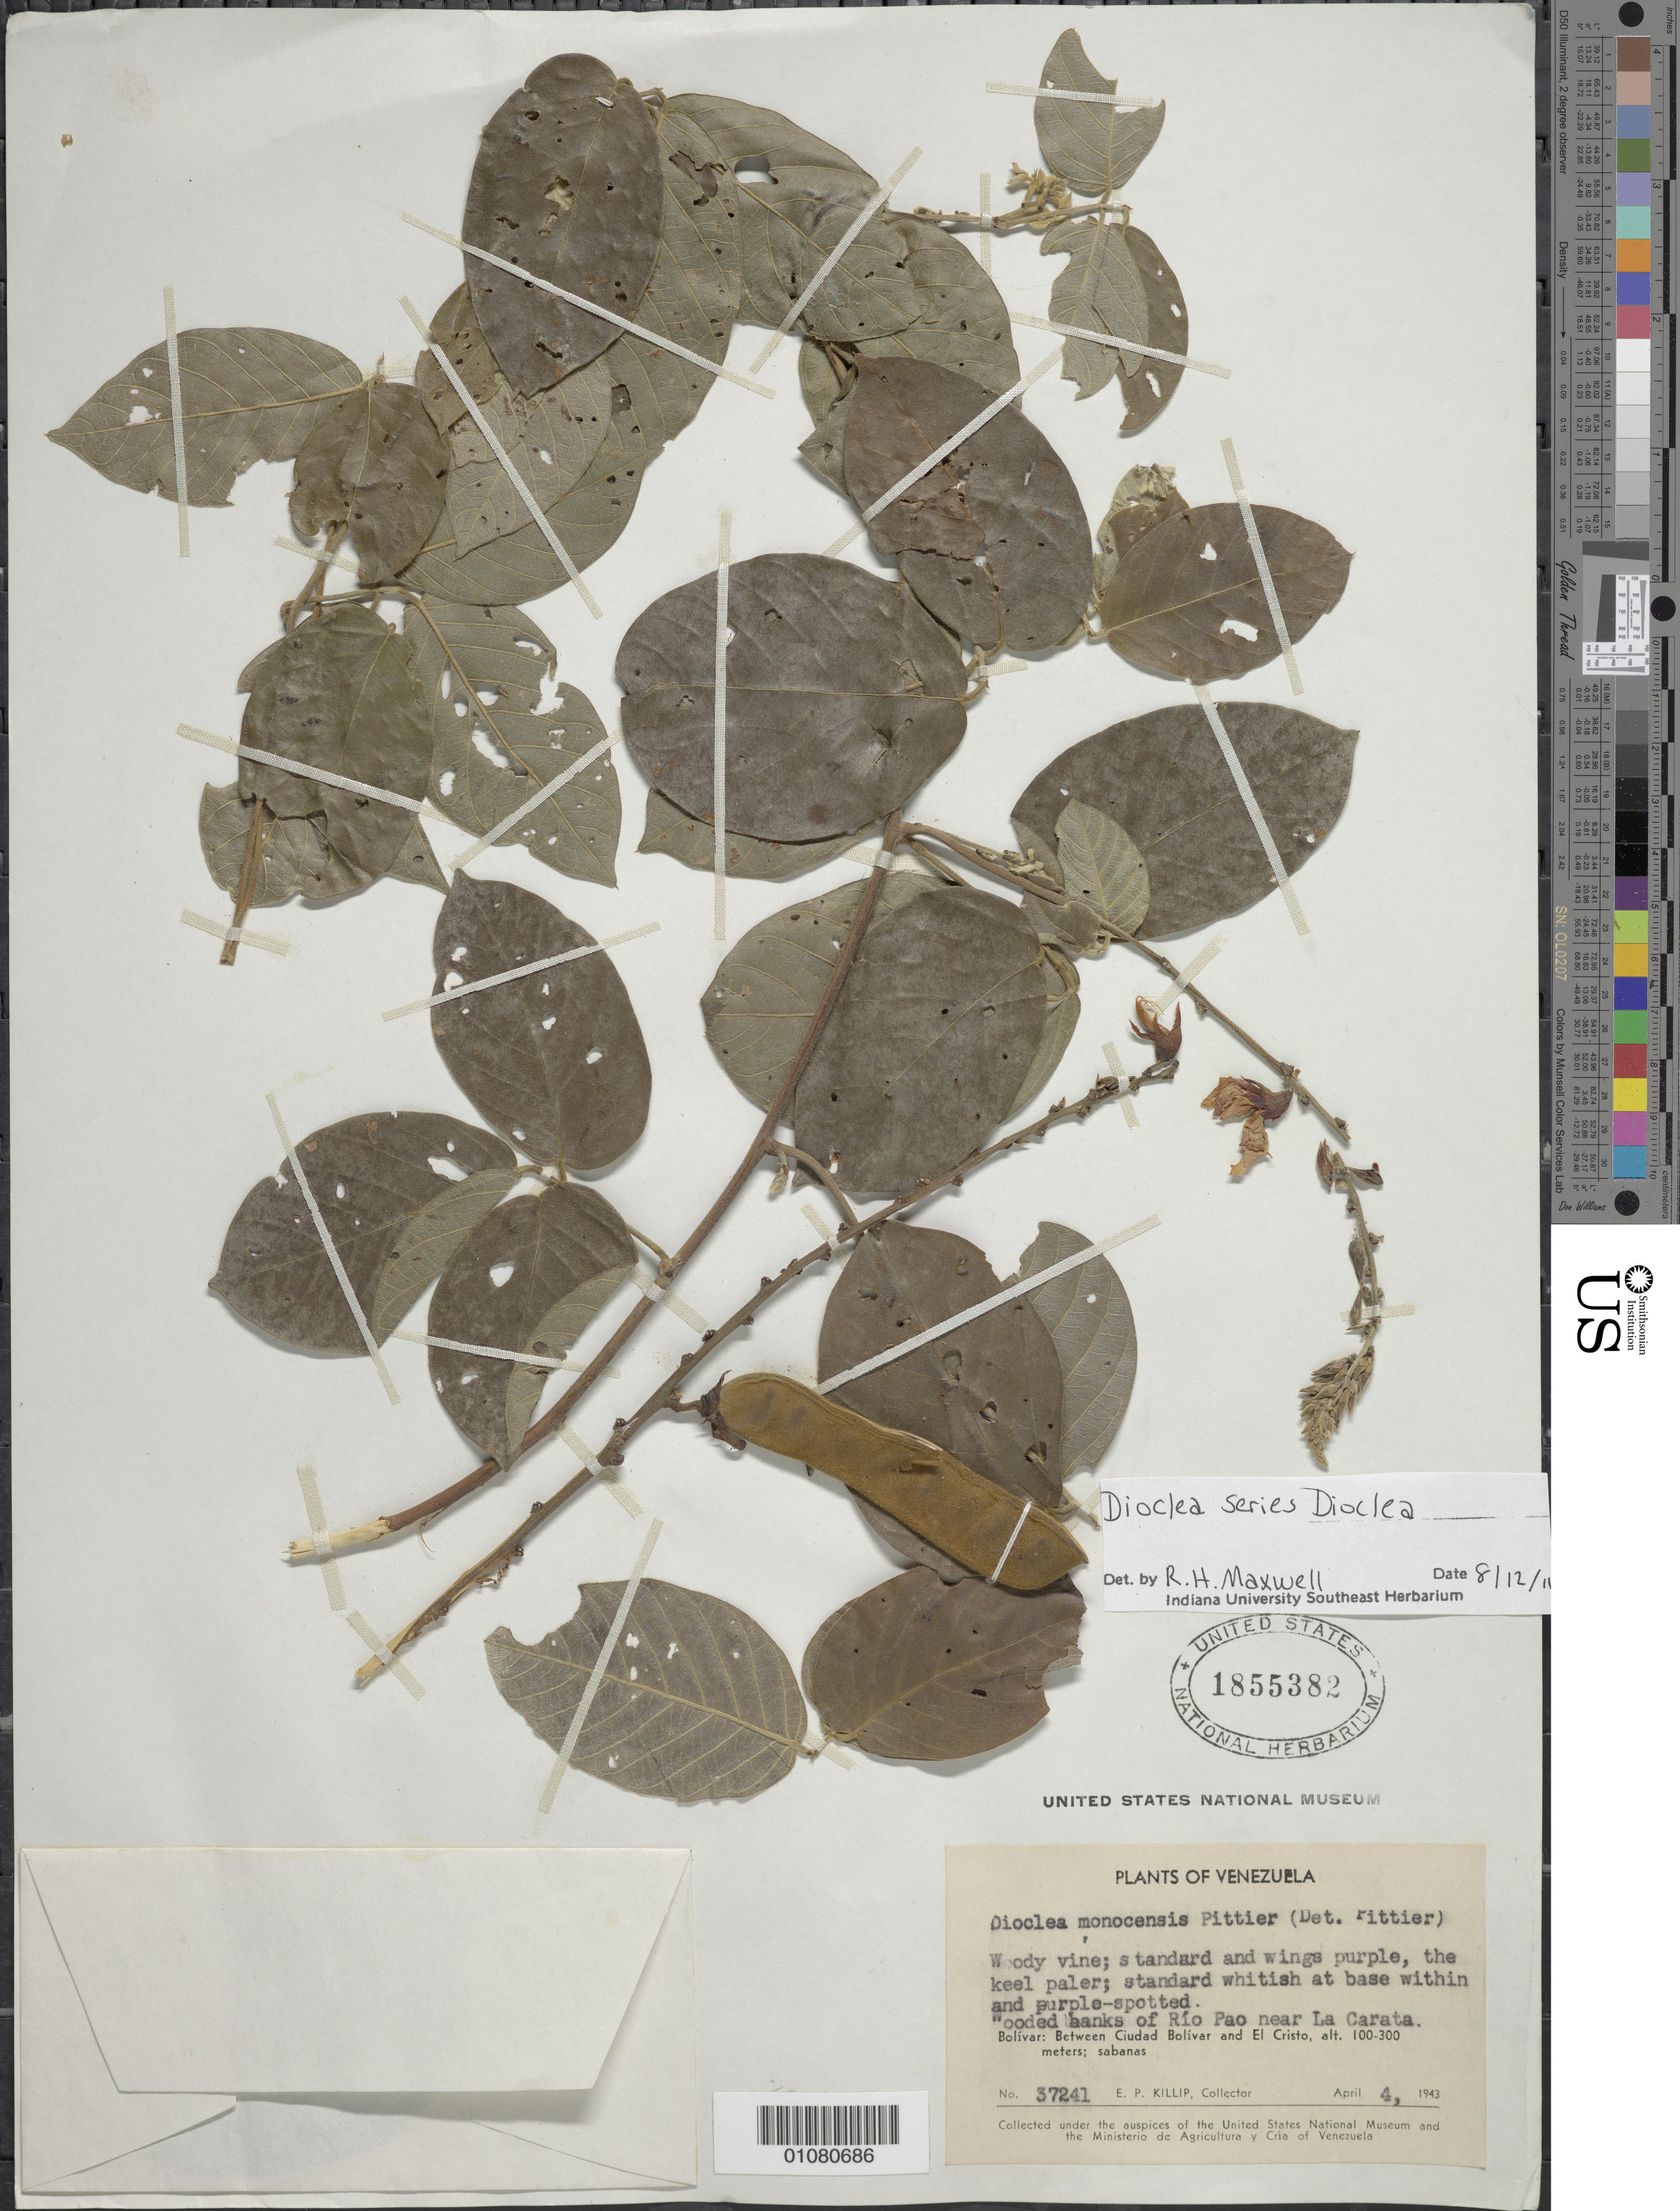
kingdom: Plantae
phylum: Tracheophyta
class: Magnoliopsida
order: Fabales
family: Fabaceae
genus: Dioclea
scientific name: Dioclea sp.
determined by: Maxwell, R. H., (JEF), Indiana University Southeast (UNITED STATES)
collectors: E. P. Killip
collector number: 37241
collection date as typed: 4-Apr-43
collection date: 1943-04-04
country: Venezuela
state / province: Bolívar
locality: Río Pao, between Ciudad Bolívar and El Cristo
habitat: Wooded banks of river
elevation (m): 100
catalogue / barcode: US 1855382